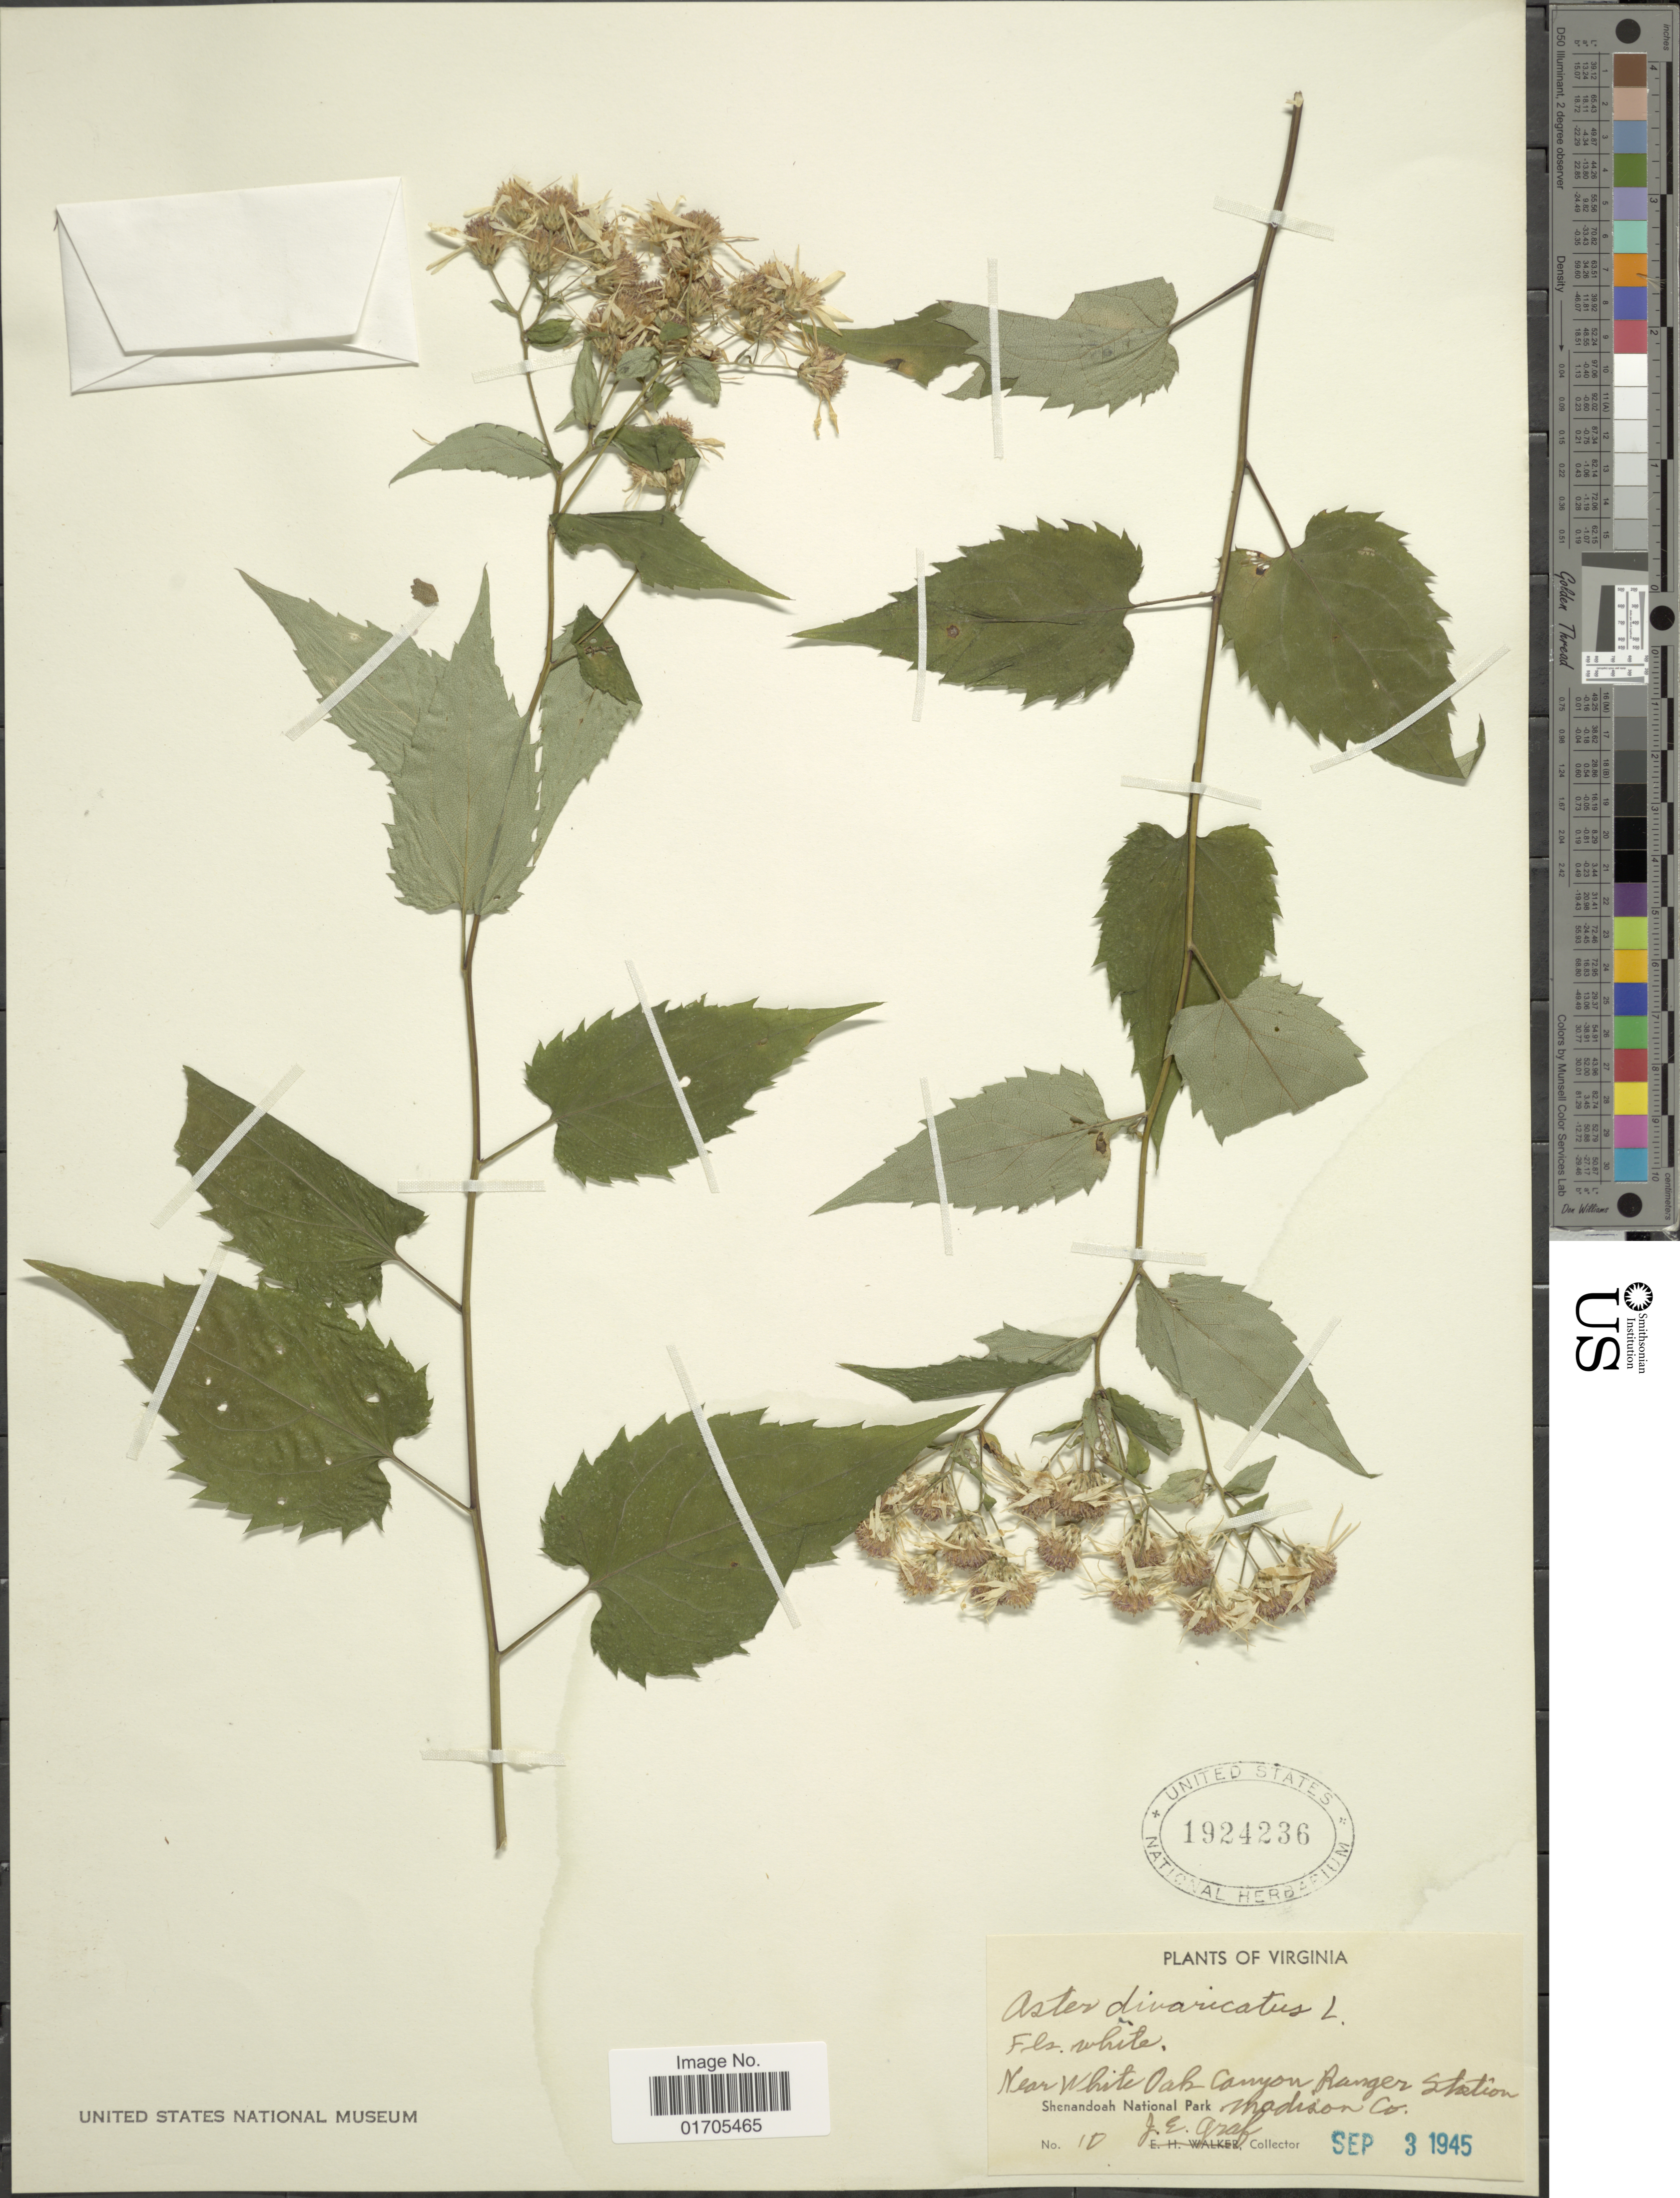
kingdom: Plantae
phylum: Tracheophyta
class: Magnoliopsida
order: Asterales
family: Asteraceae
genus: Eurybia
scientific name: Eurybia divaricata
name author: (L.) G.L. Nesom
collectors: J. Graf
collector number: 10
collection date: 1945-09-03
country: United States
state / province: Virginia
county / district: Madison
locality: Virginia. Near White Oak Canyon Ranger Station. Shenandoah National Park. Madison Co.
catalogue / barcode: US 1924236